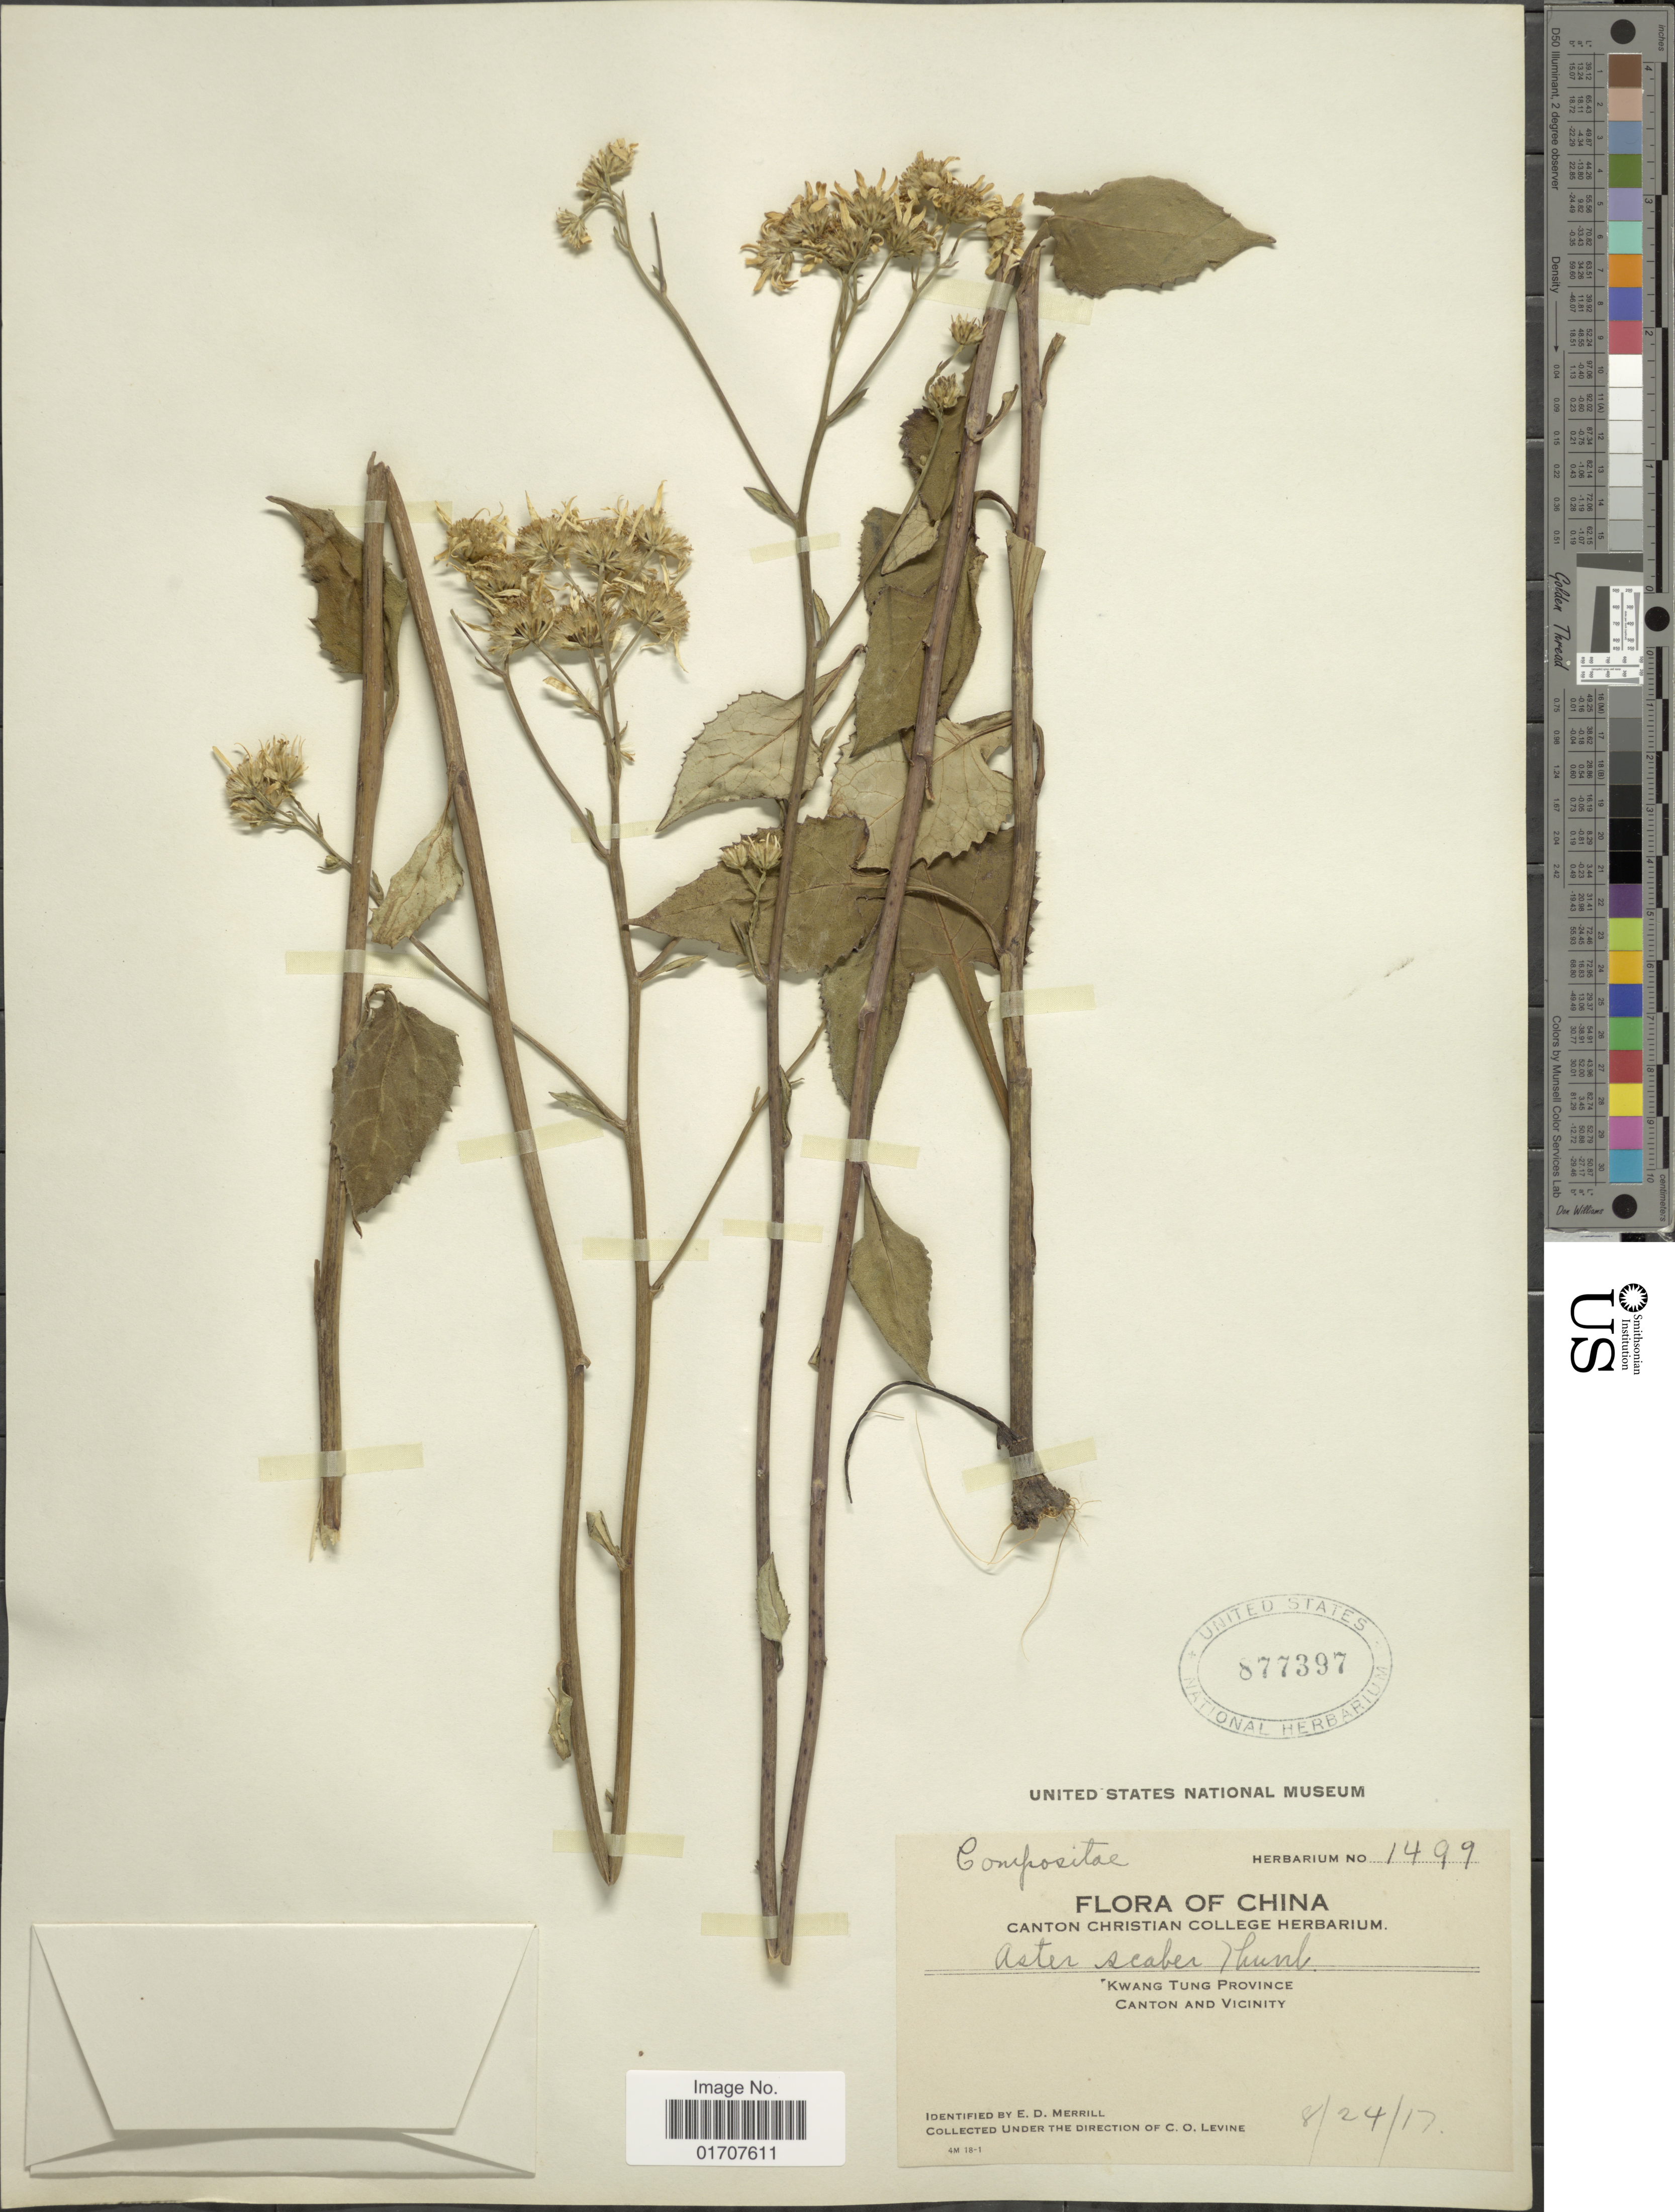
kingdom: Plantae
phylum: Tracheophyta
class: Magnoliopsida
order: Asterales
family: Asteraceae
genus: Doellingeria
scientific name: Doellingeria scaber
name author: (Thunb.) Nees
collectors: C. O. Levine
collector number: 1499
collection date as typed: Transcribed d/m/y: 24/8/17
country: China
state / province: Guangdong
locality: Kwang Tung Province, Canton and Vicinity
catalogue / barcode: US 877397